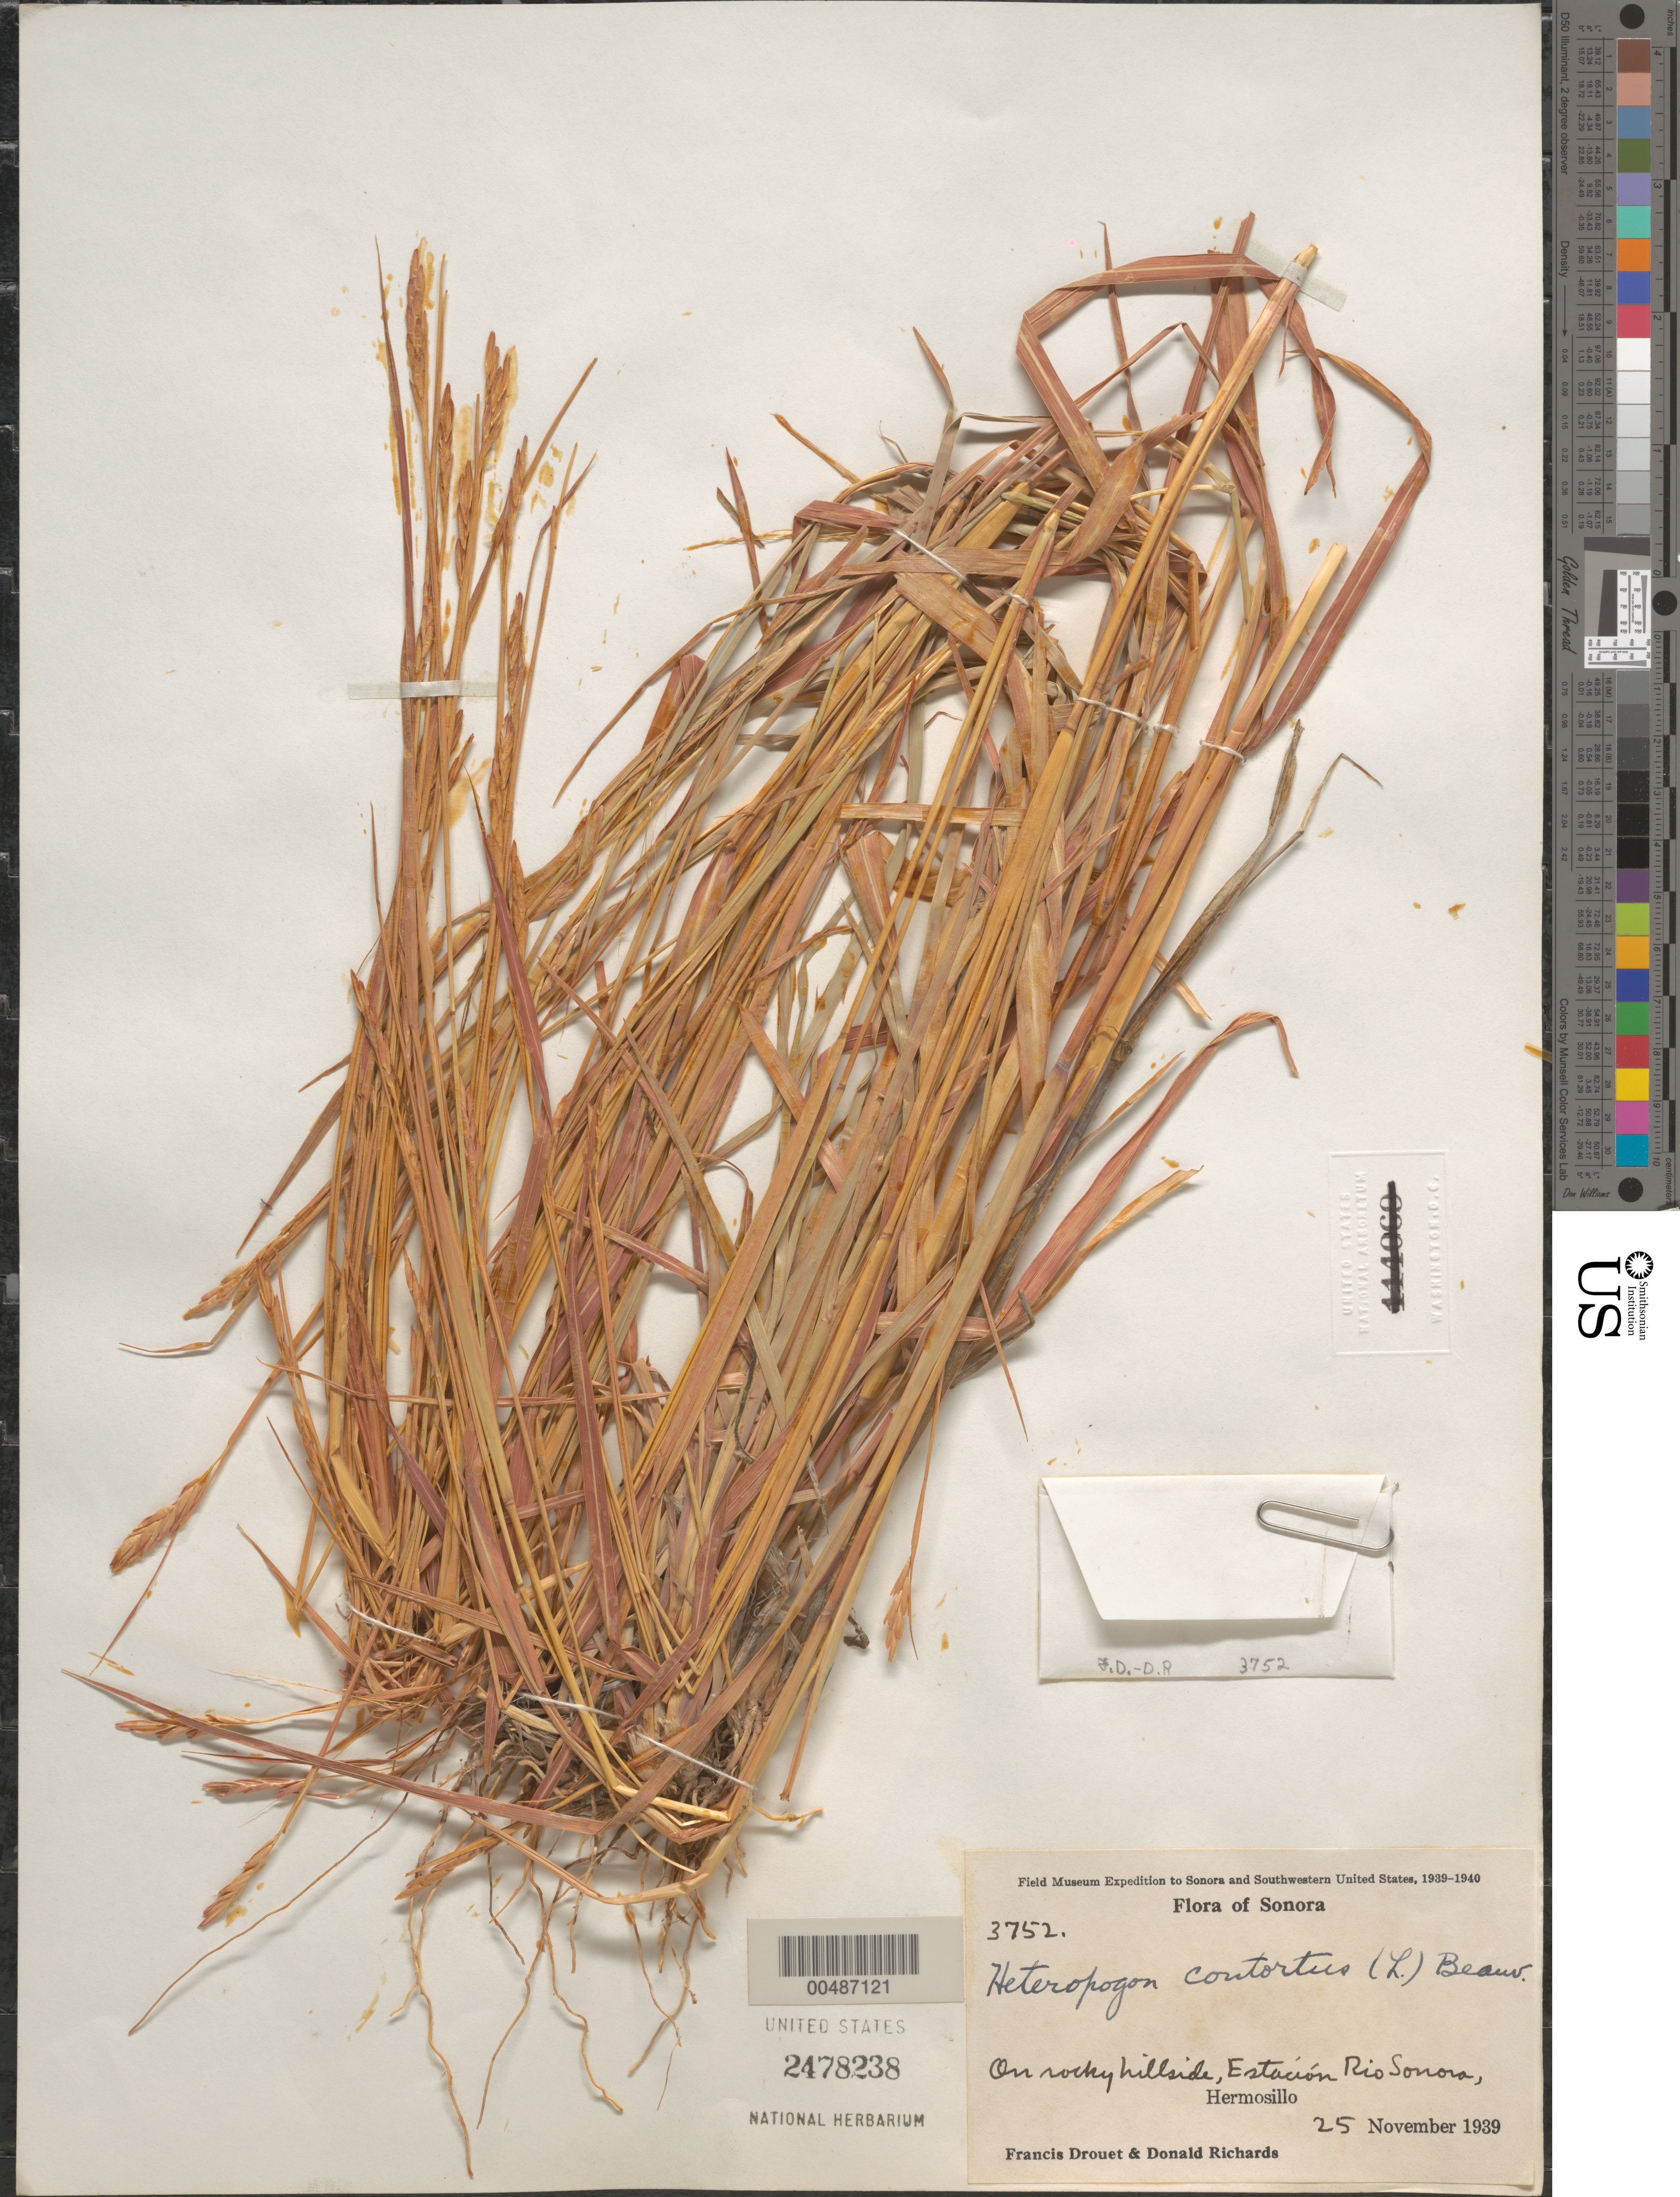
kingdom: Plantae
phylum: Tracheophyta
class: Liliopsida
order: Poales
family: Poaceae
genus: Heteropogon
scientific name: Heteropogon contortus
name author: (L.) P. Beauv. ex Roem. & Schult.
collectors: F. E. Drouet & D. Richards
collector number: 3752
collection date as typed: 25 Nov 1939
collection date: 1939-11-25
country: Mexico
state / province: Sonora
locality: Estación Rio Sonora, Hermosillo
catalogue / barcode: US 2478238